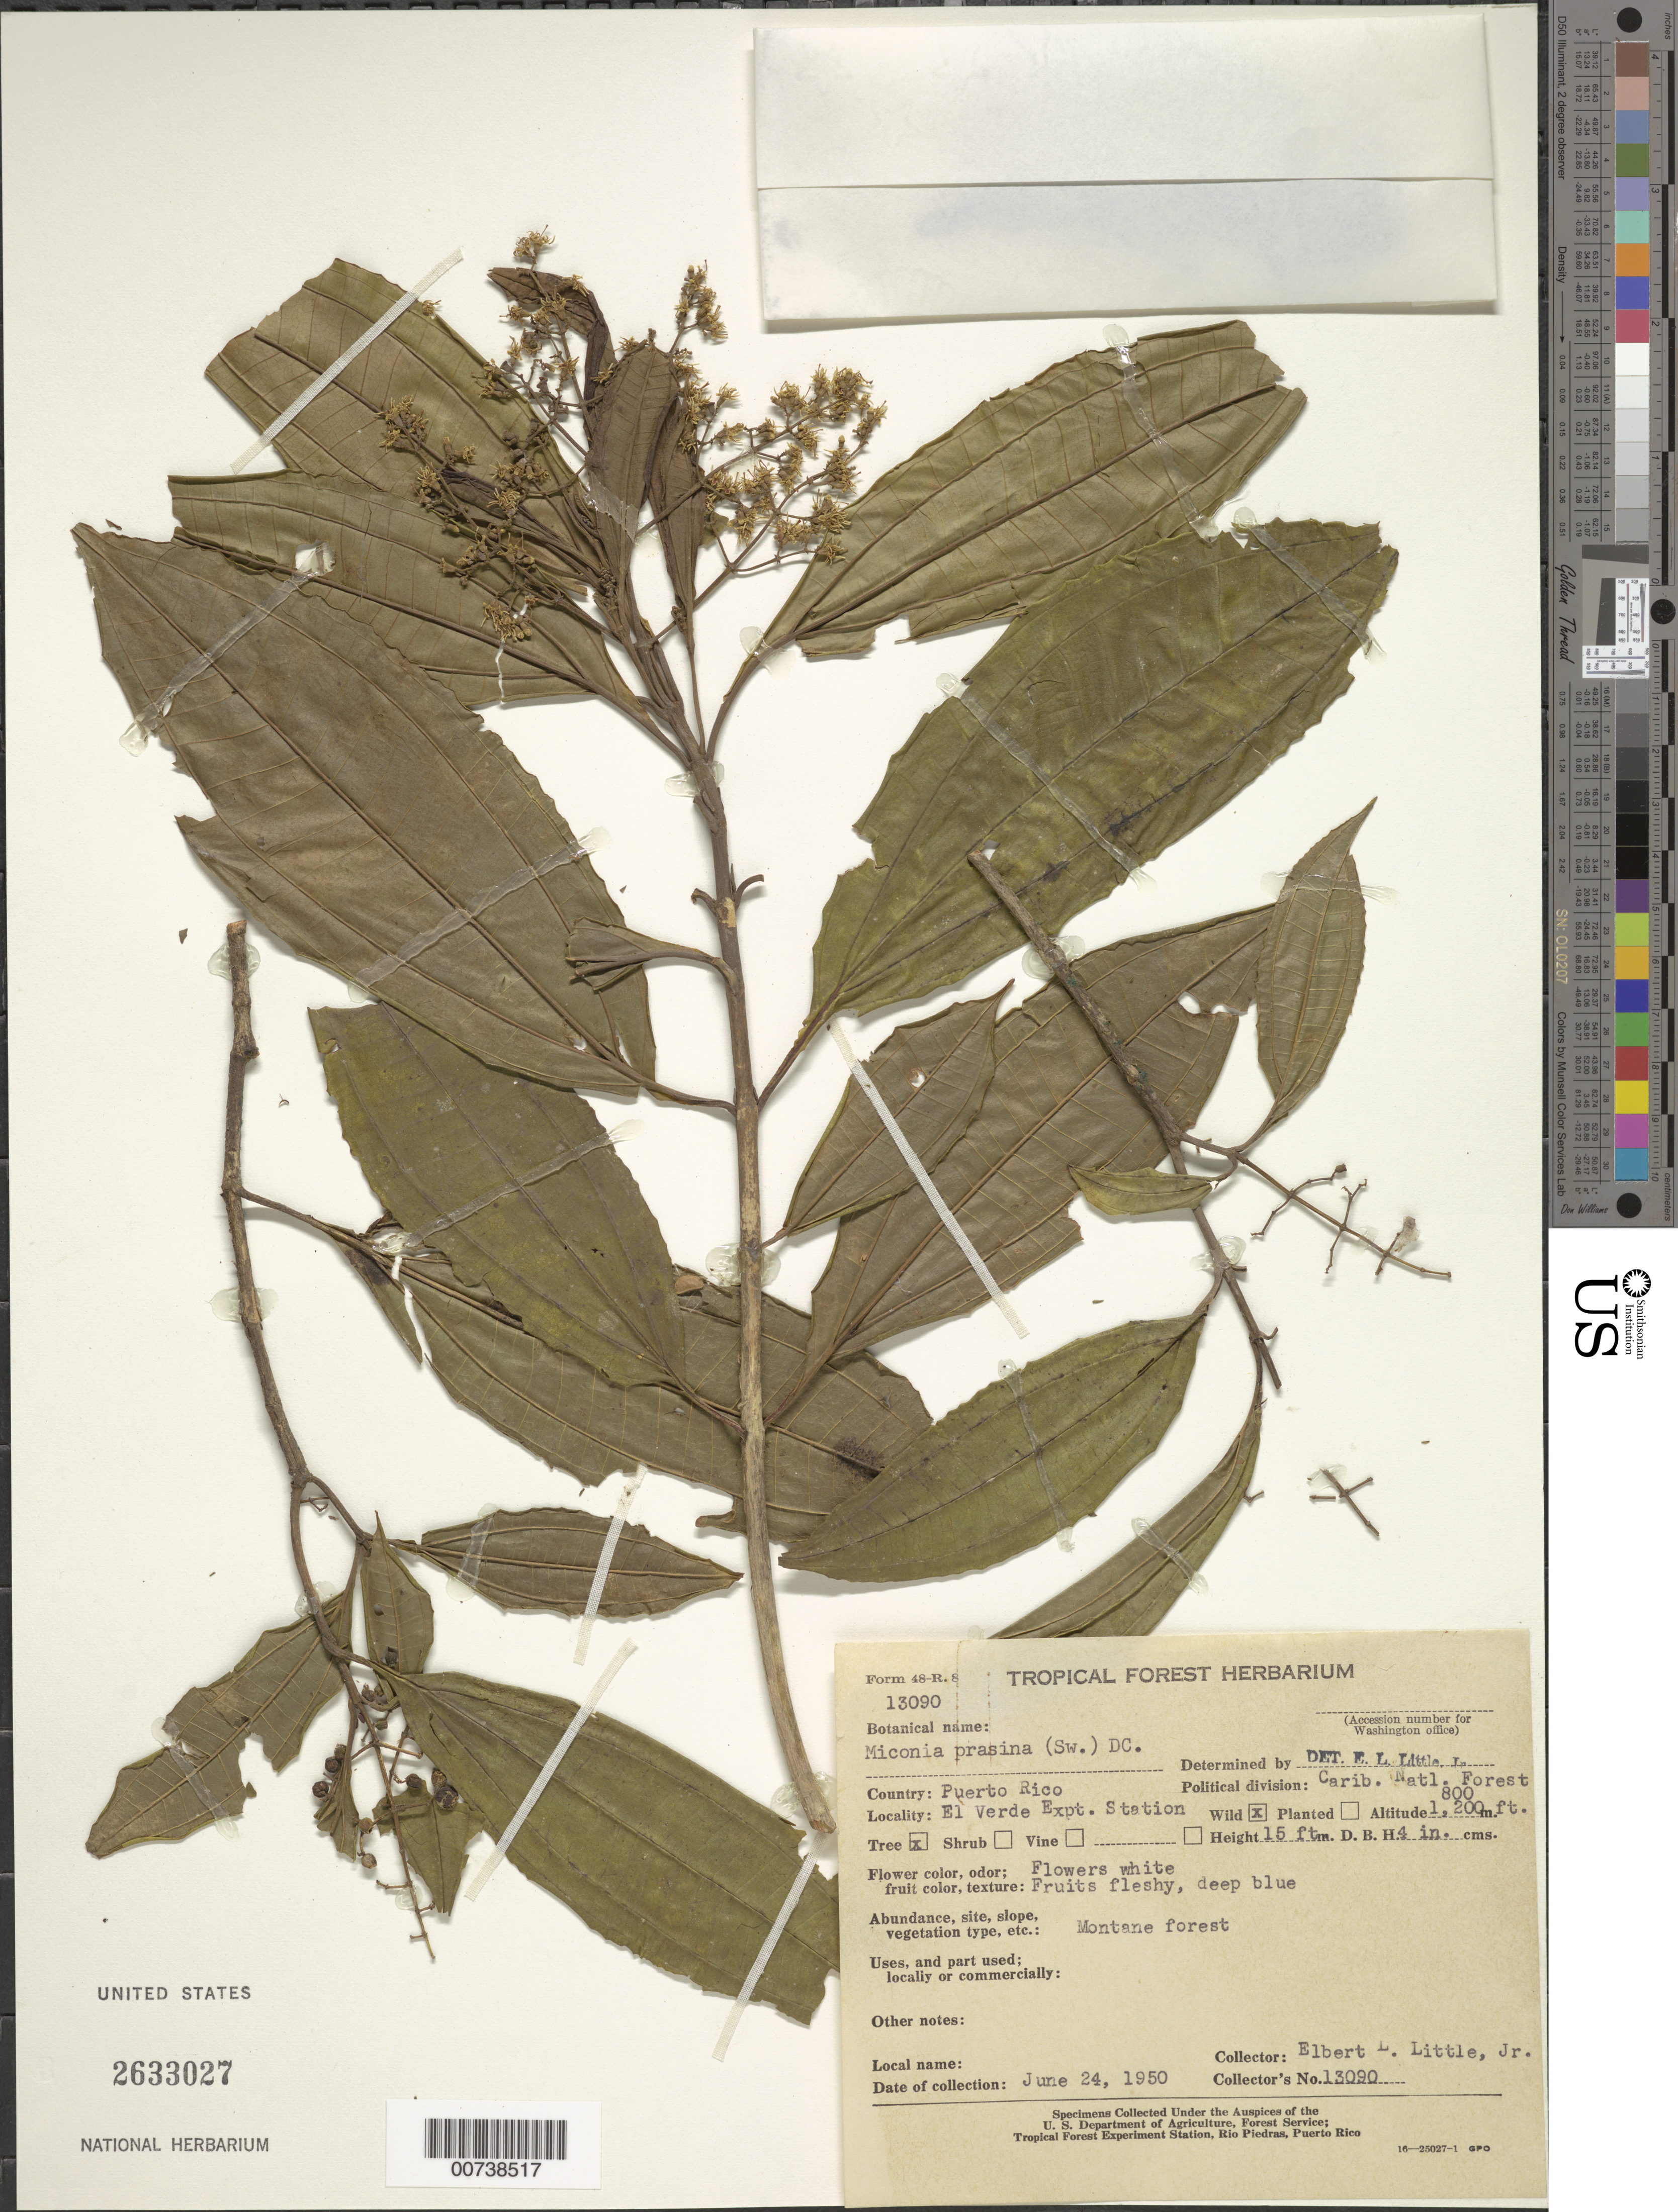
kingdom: Plantae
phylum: Tracheophyta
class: Magnoliopsida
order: Myrtales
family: Melastomataceae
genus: Miconia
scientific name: Miconia prasina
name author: (Sw.) DC.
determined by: Little, Elbert L., Jr., (FSSR), United States Department of Agriculture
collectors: E. L. Little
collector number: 13090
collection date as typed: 24 Jun 1950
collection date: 1950-06-24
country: Puerto Rico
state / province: Río Grande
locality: El Verde Expt. Station, Caribben National Forest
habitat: Montane forest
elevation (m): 244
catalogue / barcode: US 2633027